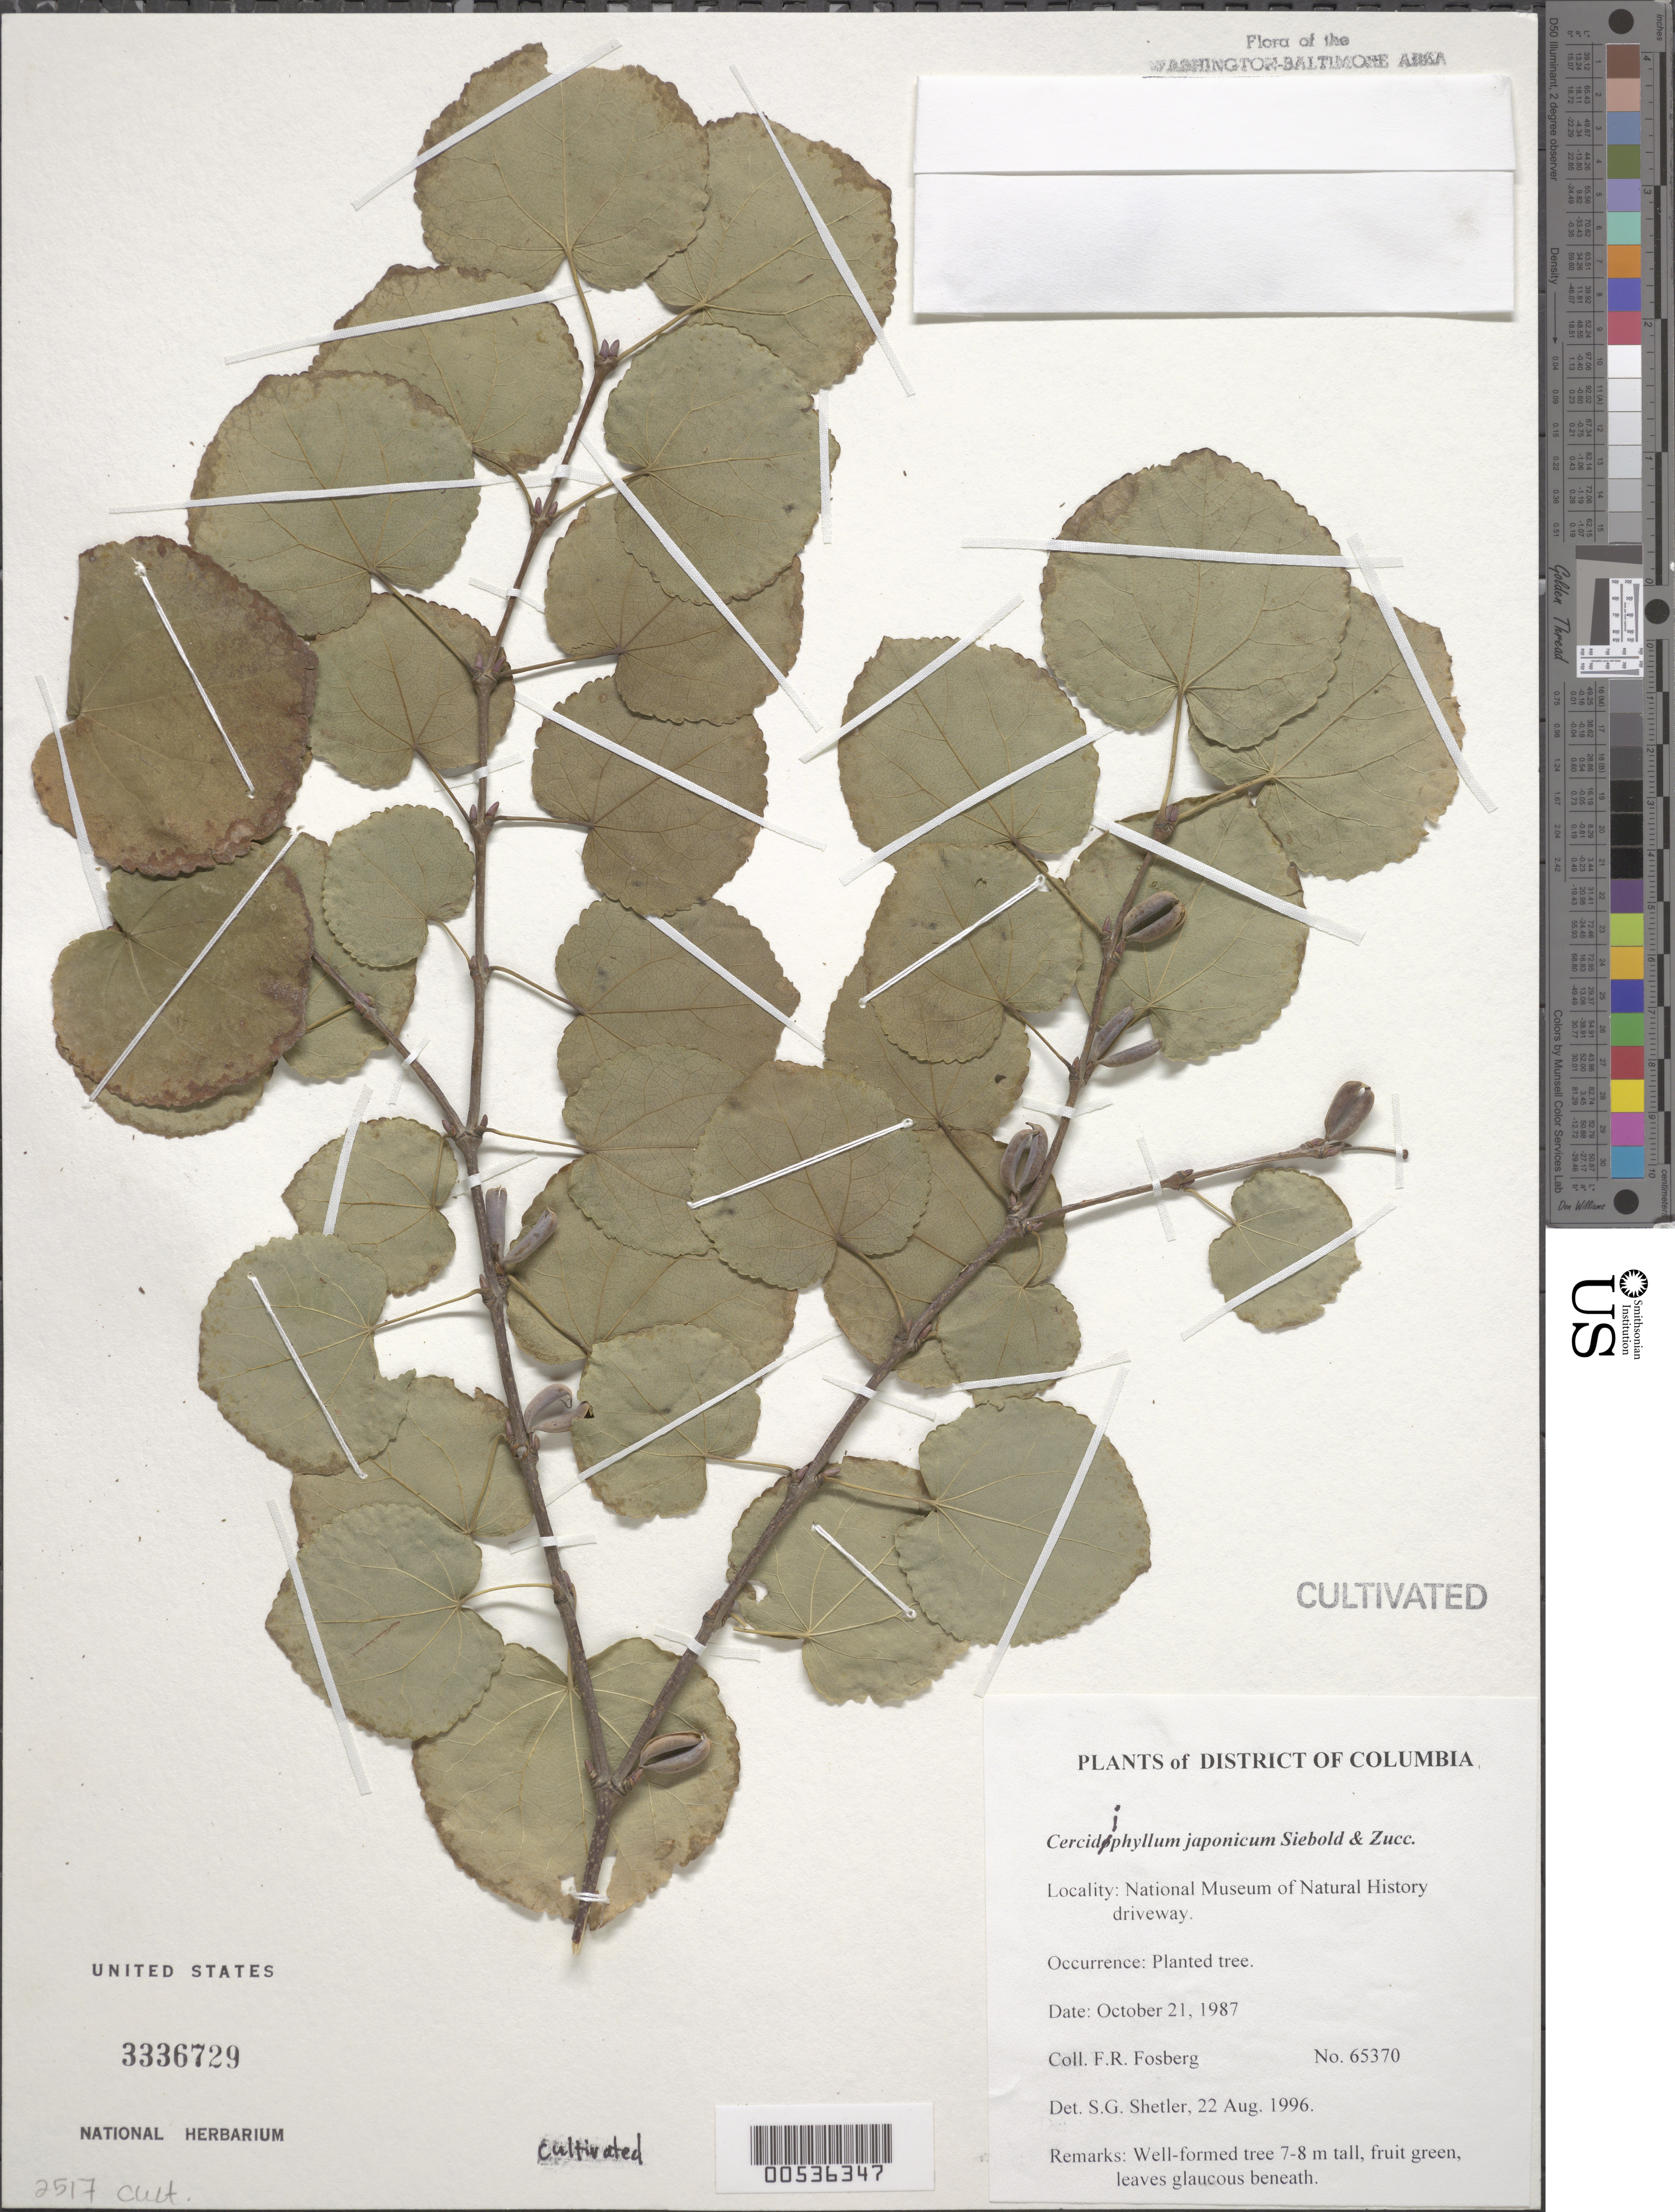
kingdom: Plantae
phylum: Tracheophyta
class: Magnoliopsida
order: Saxifragales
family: Cercidiphyllaceae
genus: Cercidiphyllum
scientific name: Cercidiphyllum japonicum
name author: Siebold & Zucc. ex J.J. Hoffm. & Schult. f.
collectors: F. R. Fosberg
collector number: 65370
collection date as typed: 21 Oct 1987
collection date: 1987-10-21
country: United States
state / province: District of Columbia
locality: Nation Museum of Natural History Driveway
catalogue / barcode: US 3336729